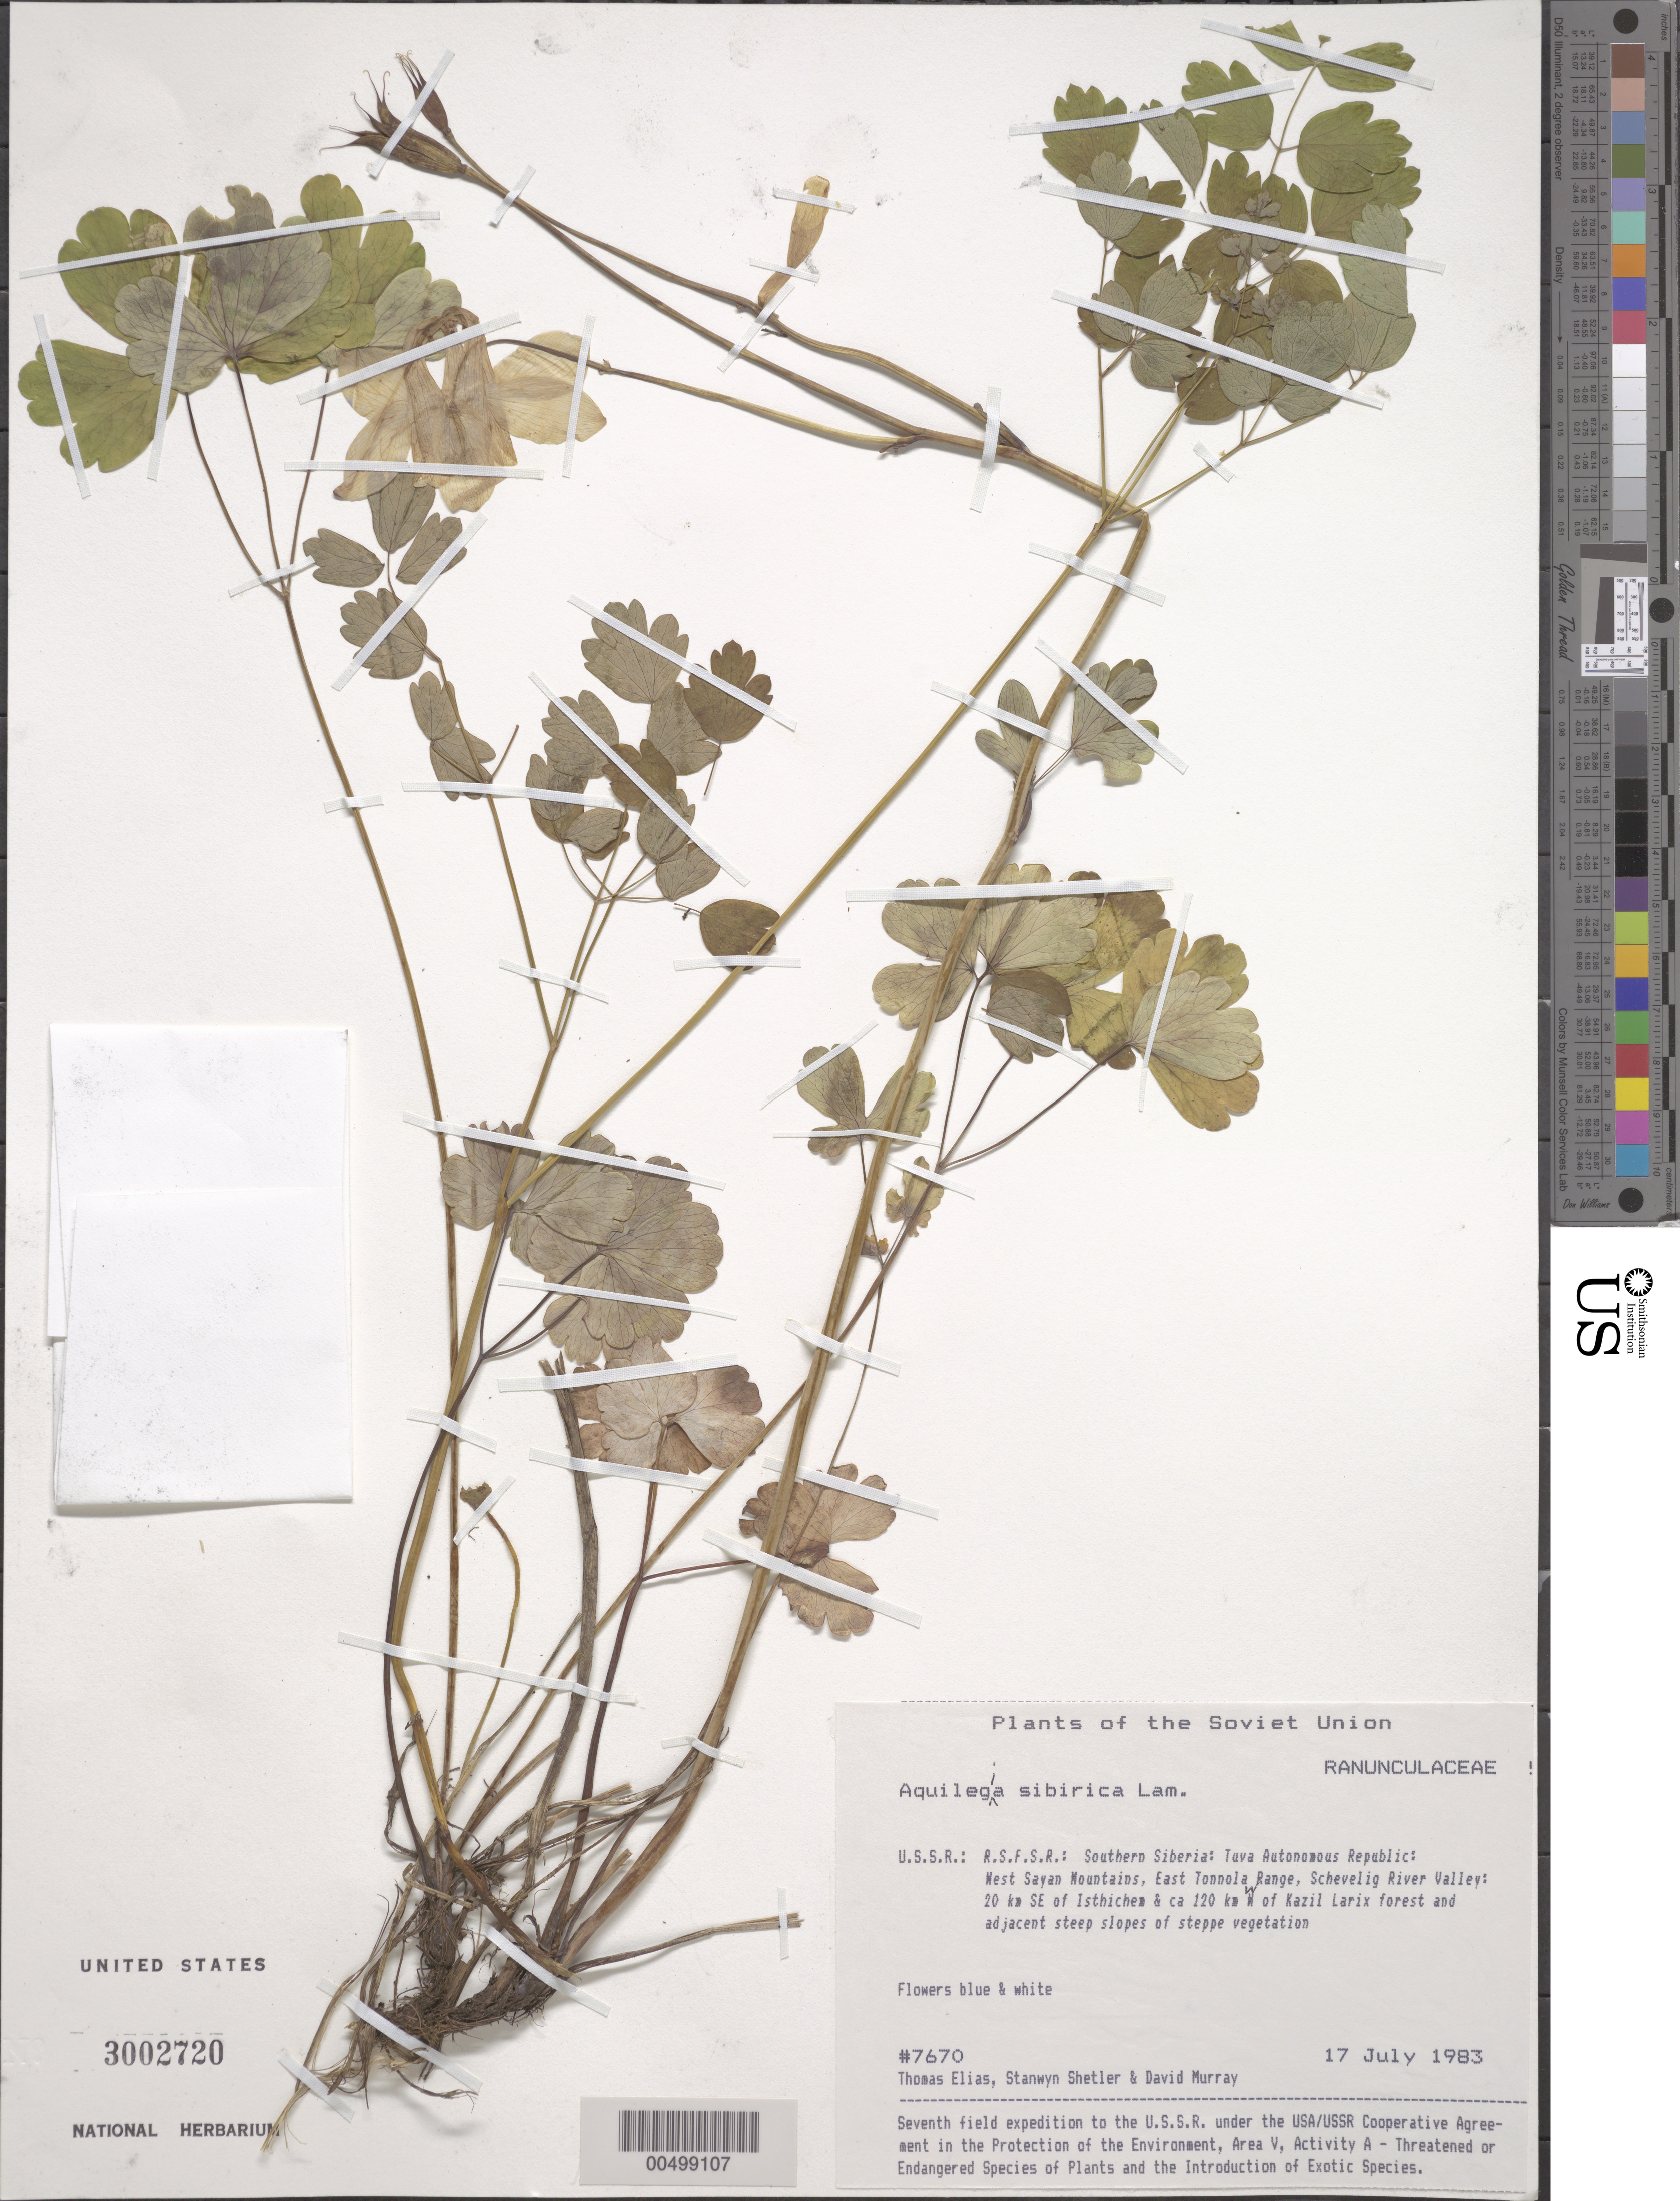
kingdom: Plantae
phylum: Tracheophyta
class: Magnoliopsida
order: Ranunculales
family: Ranunculaceae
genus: Aquilegia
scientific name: Aquilegia sibirica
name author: Lam.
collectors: T. Elias, S. Shetler & D. F. Murray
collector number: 7670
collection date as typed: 17 Jul 1983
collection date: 1983-07-17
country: Russian Federation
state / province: Tuva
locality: West Sayan Mountains, E Tonnola [Tannu-Ola] Range, Schevelig River Valley, 20 km SE of Isthichem [Ishti-Khem], *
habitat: Larix forest and adjacent steep slopes of steppe vegetation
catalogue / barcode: US 3002720